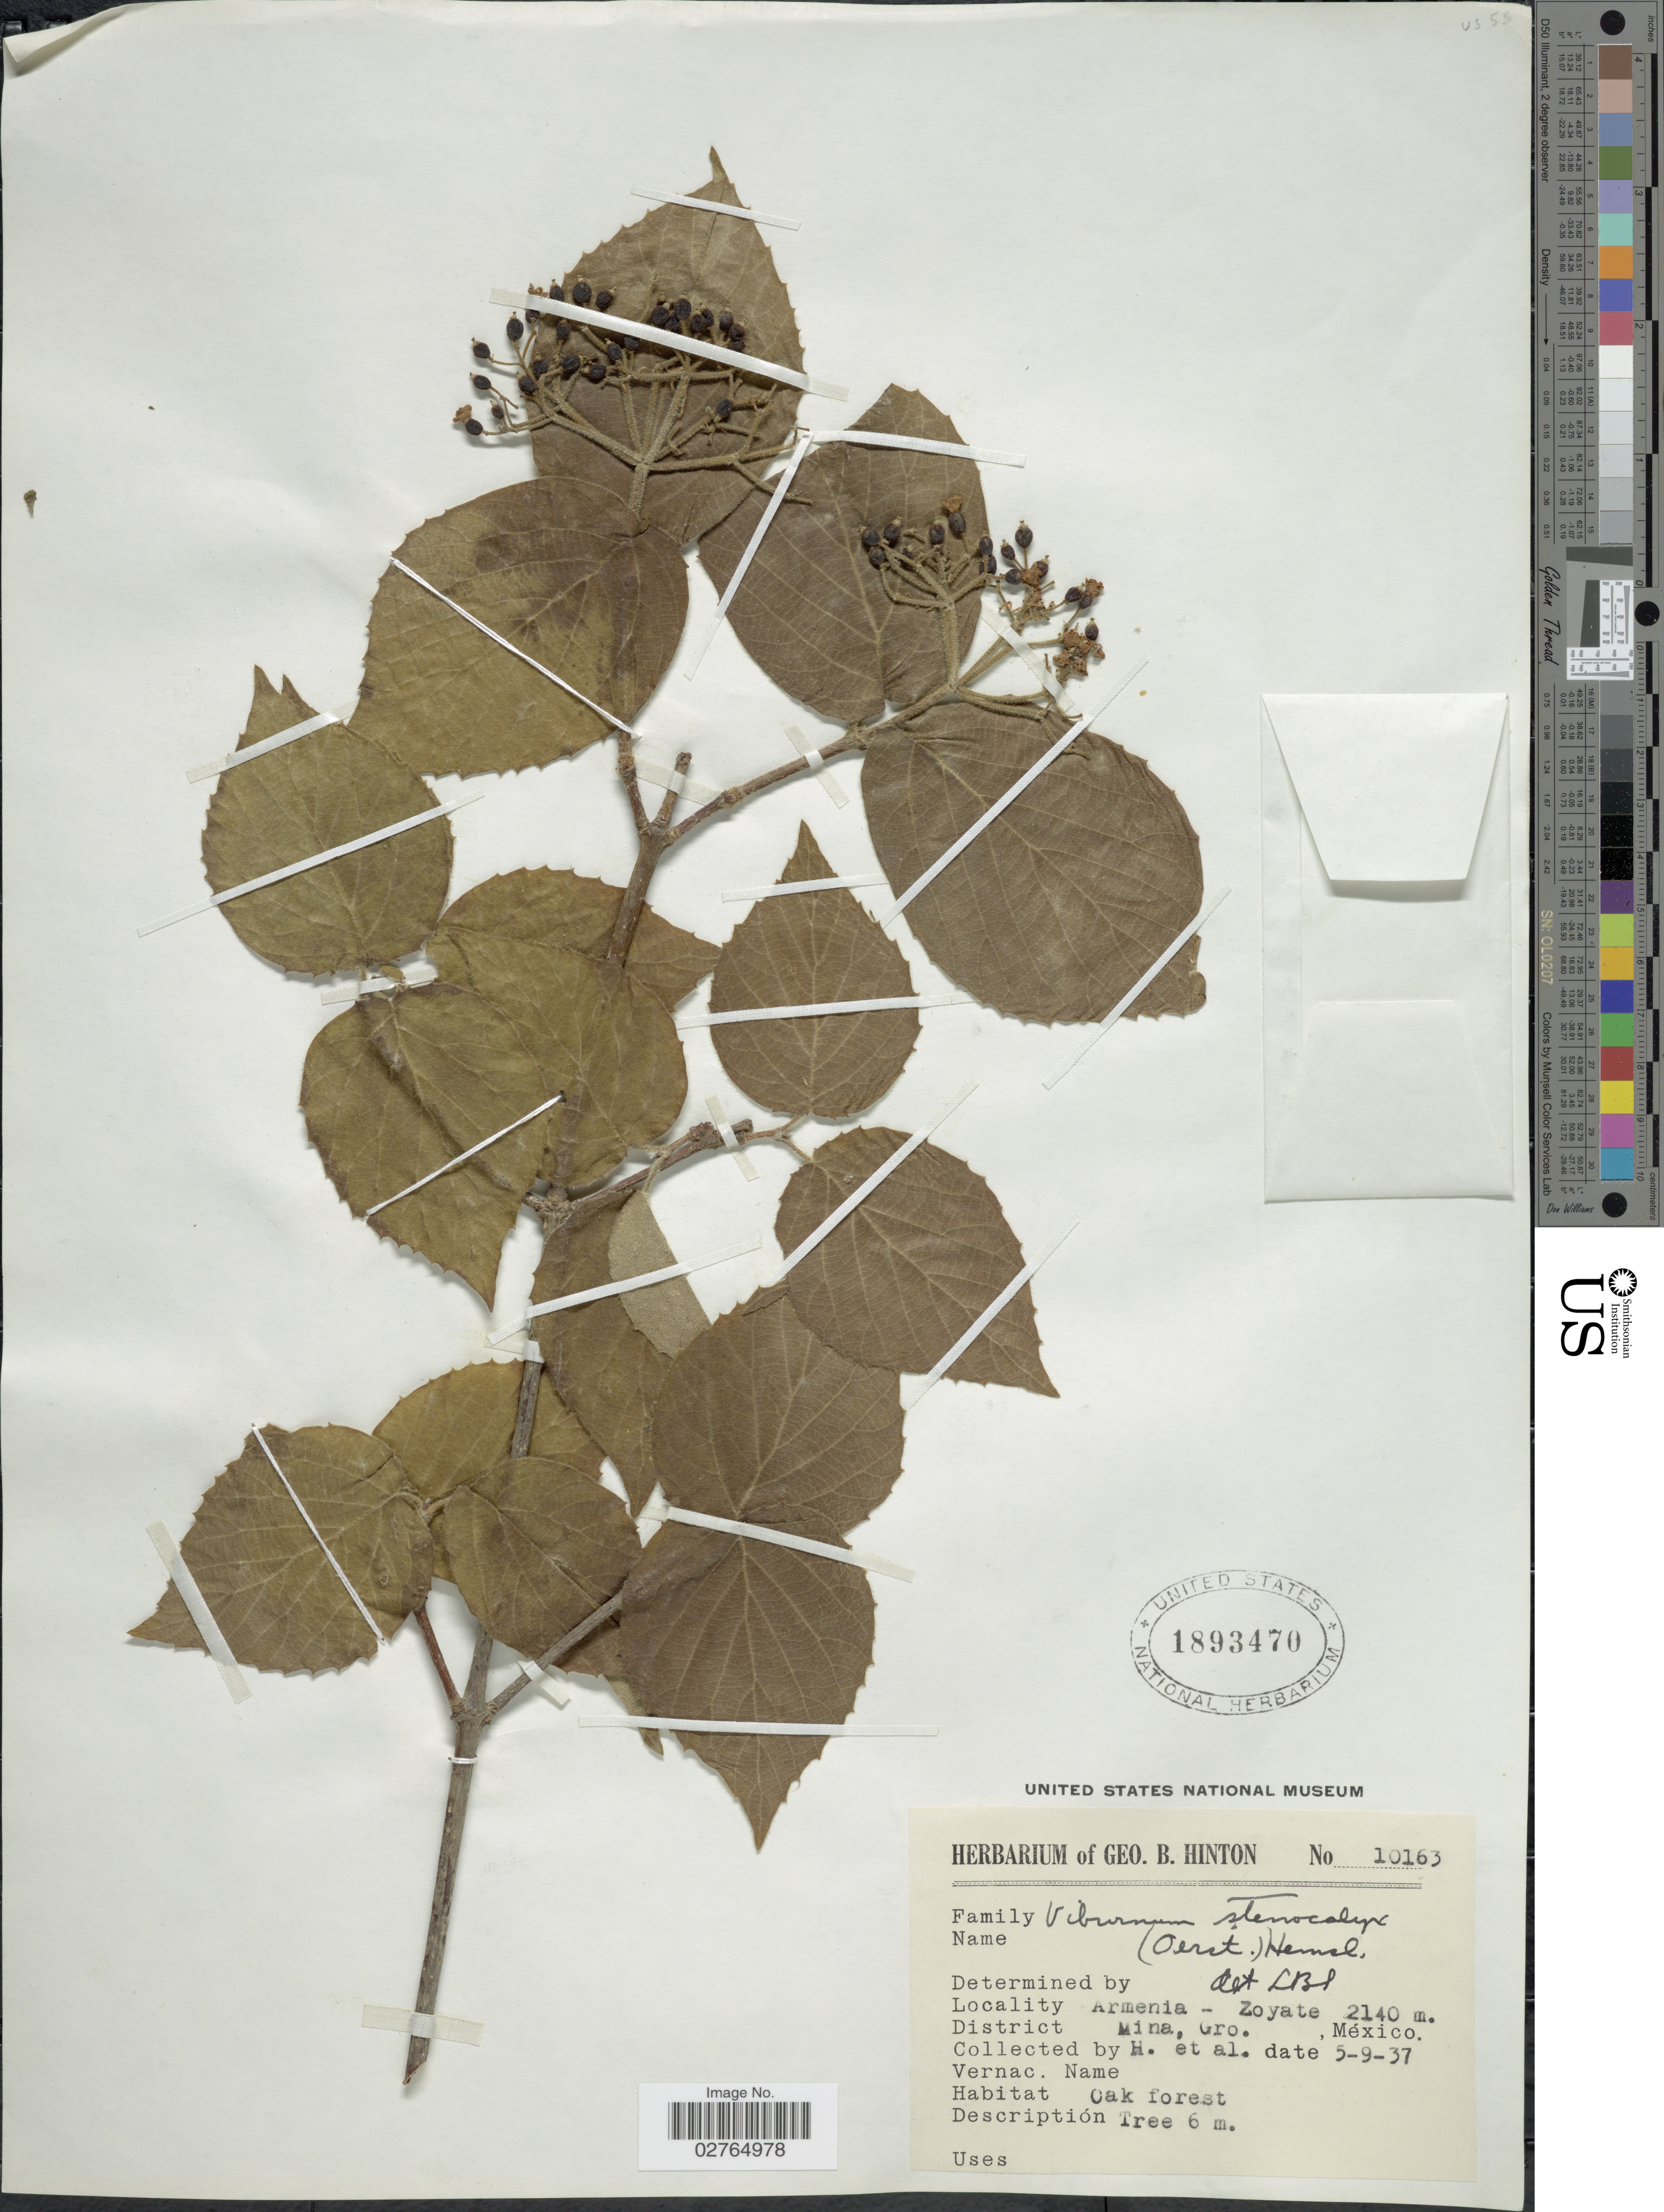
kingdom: Plantae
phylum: Tracheophyta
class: Magnoliopsida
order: Dipsacales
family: Viburnaceae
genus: Viburnum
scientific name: Viburnum stenocalyx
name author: (Oerst.) Hemsl.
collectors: G. B. Hinton & et al.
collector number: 10163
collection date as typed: Transcribed d/m/y: 9/5/37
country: Mexico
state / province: Guerrero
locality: Armenia - Zoyate. District Mina.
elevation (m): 2140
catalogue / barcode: US 1893470